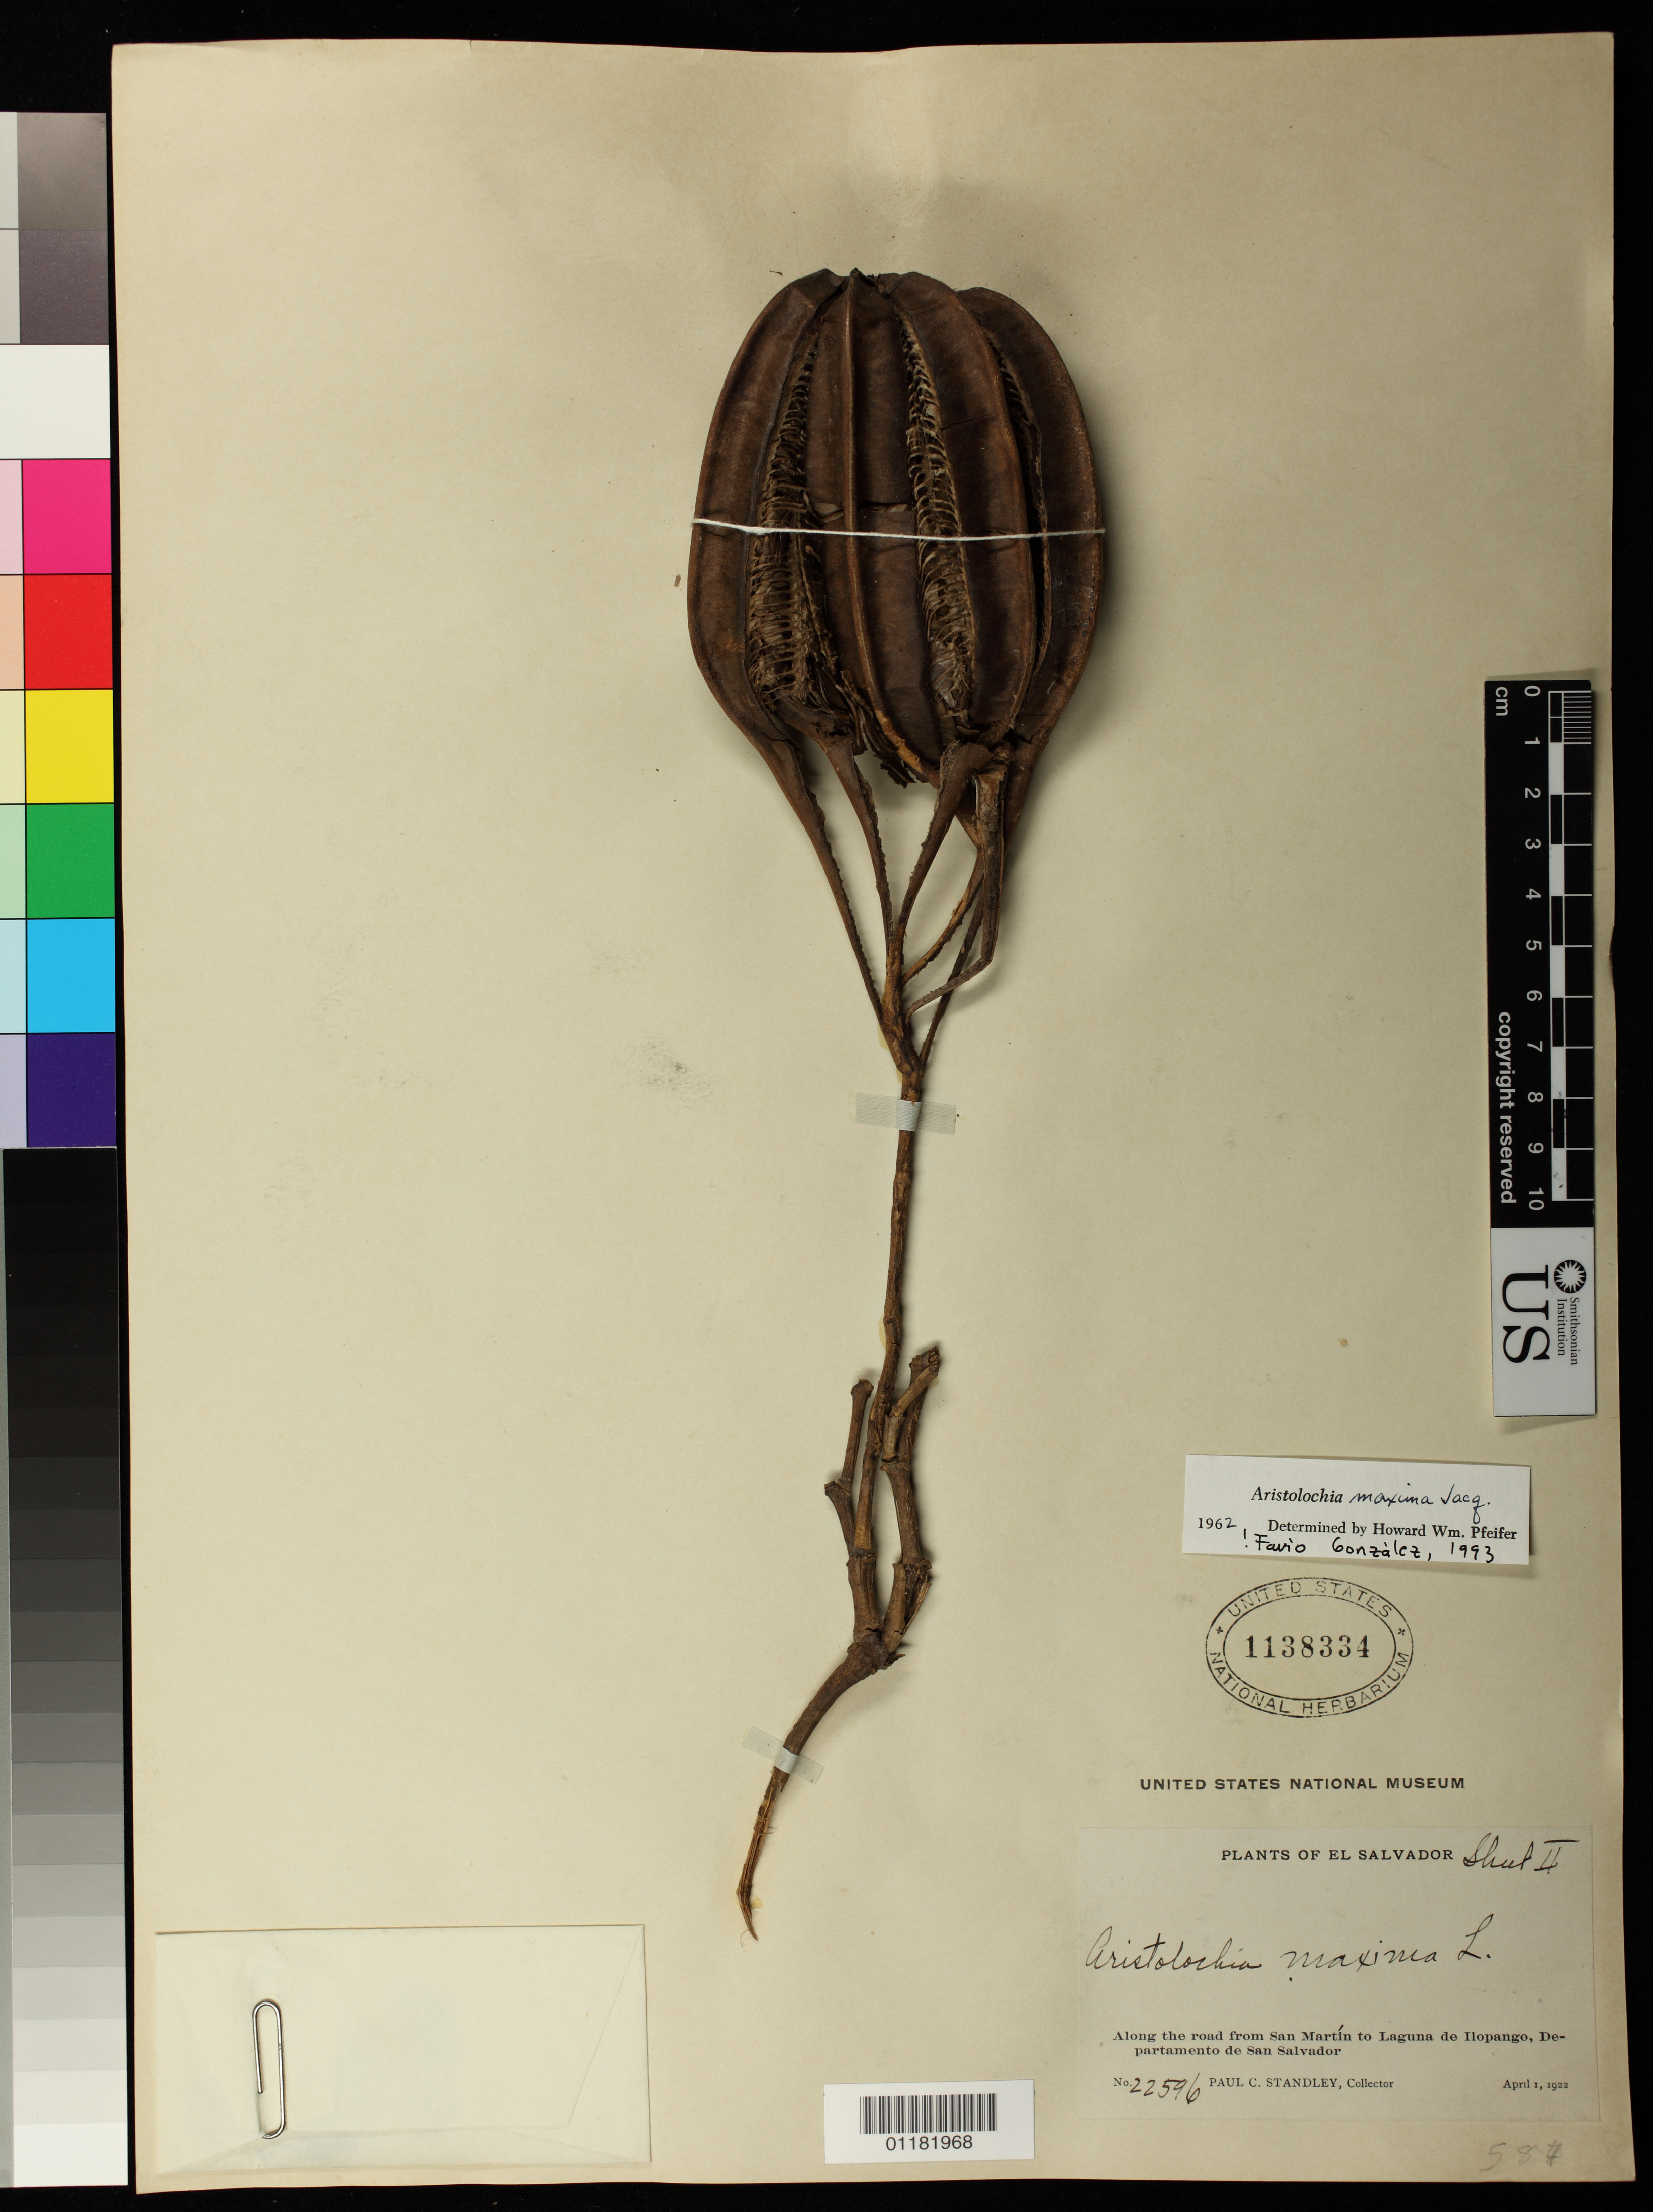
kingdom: Plantae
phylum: Tracheophyta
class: Magnoliopsida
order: Piperales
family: Aristolochiaceae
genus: Aristolochia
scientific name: Aristolochia maxima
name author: Jacq.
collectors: P. C. Standley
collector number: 22596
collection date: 1922-04-01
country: El Salvador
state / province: San Salvador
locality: Along the road from San Martin to Laguna de Hopango.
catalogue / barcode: US 1138334